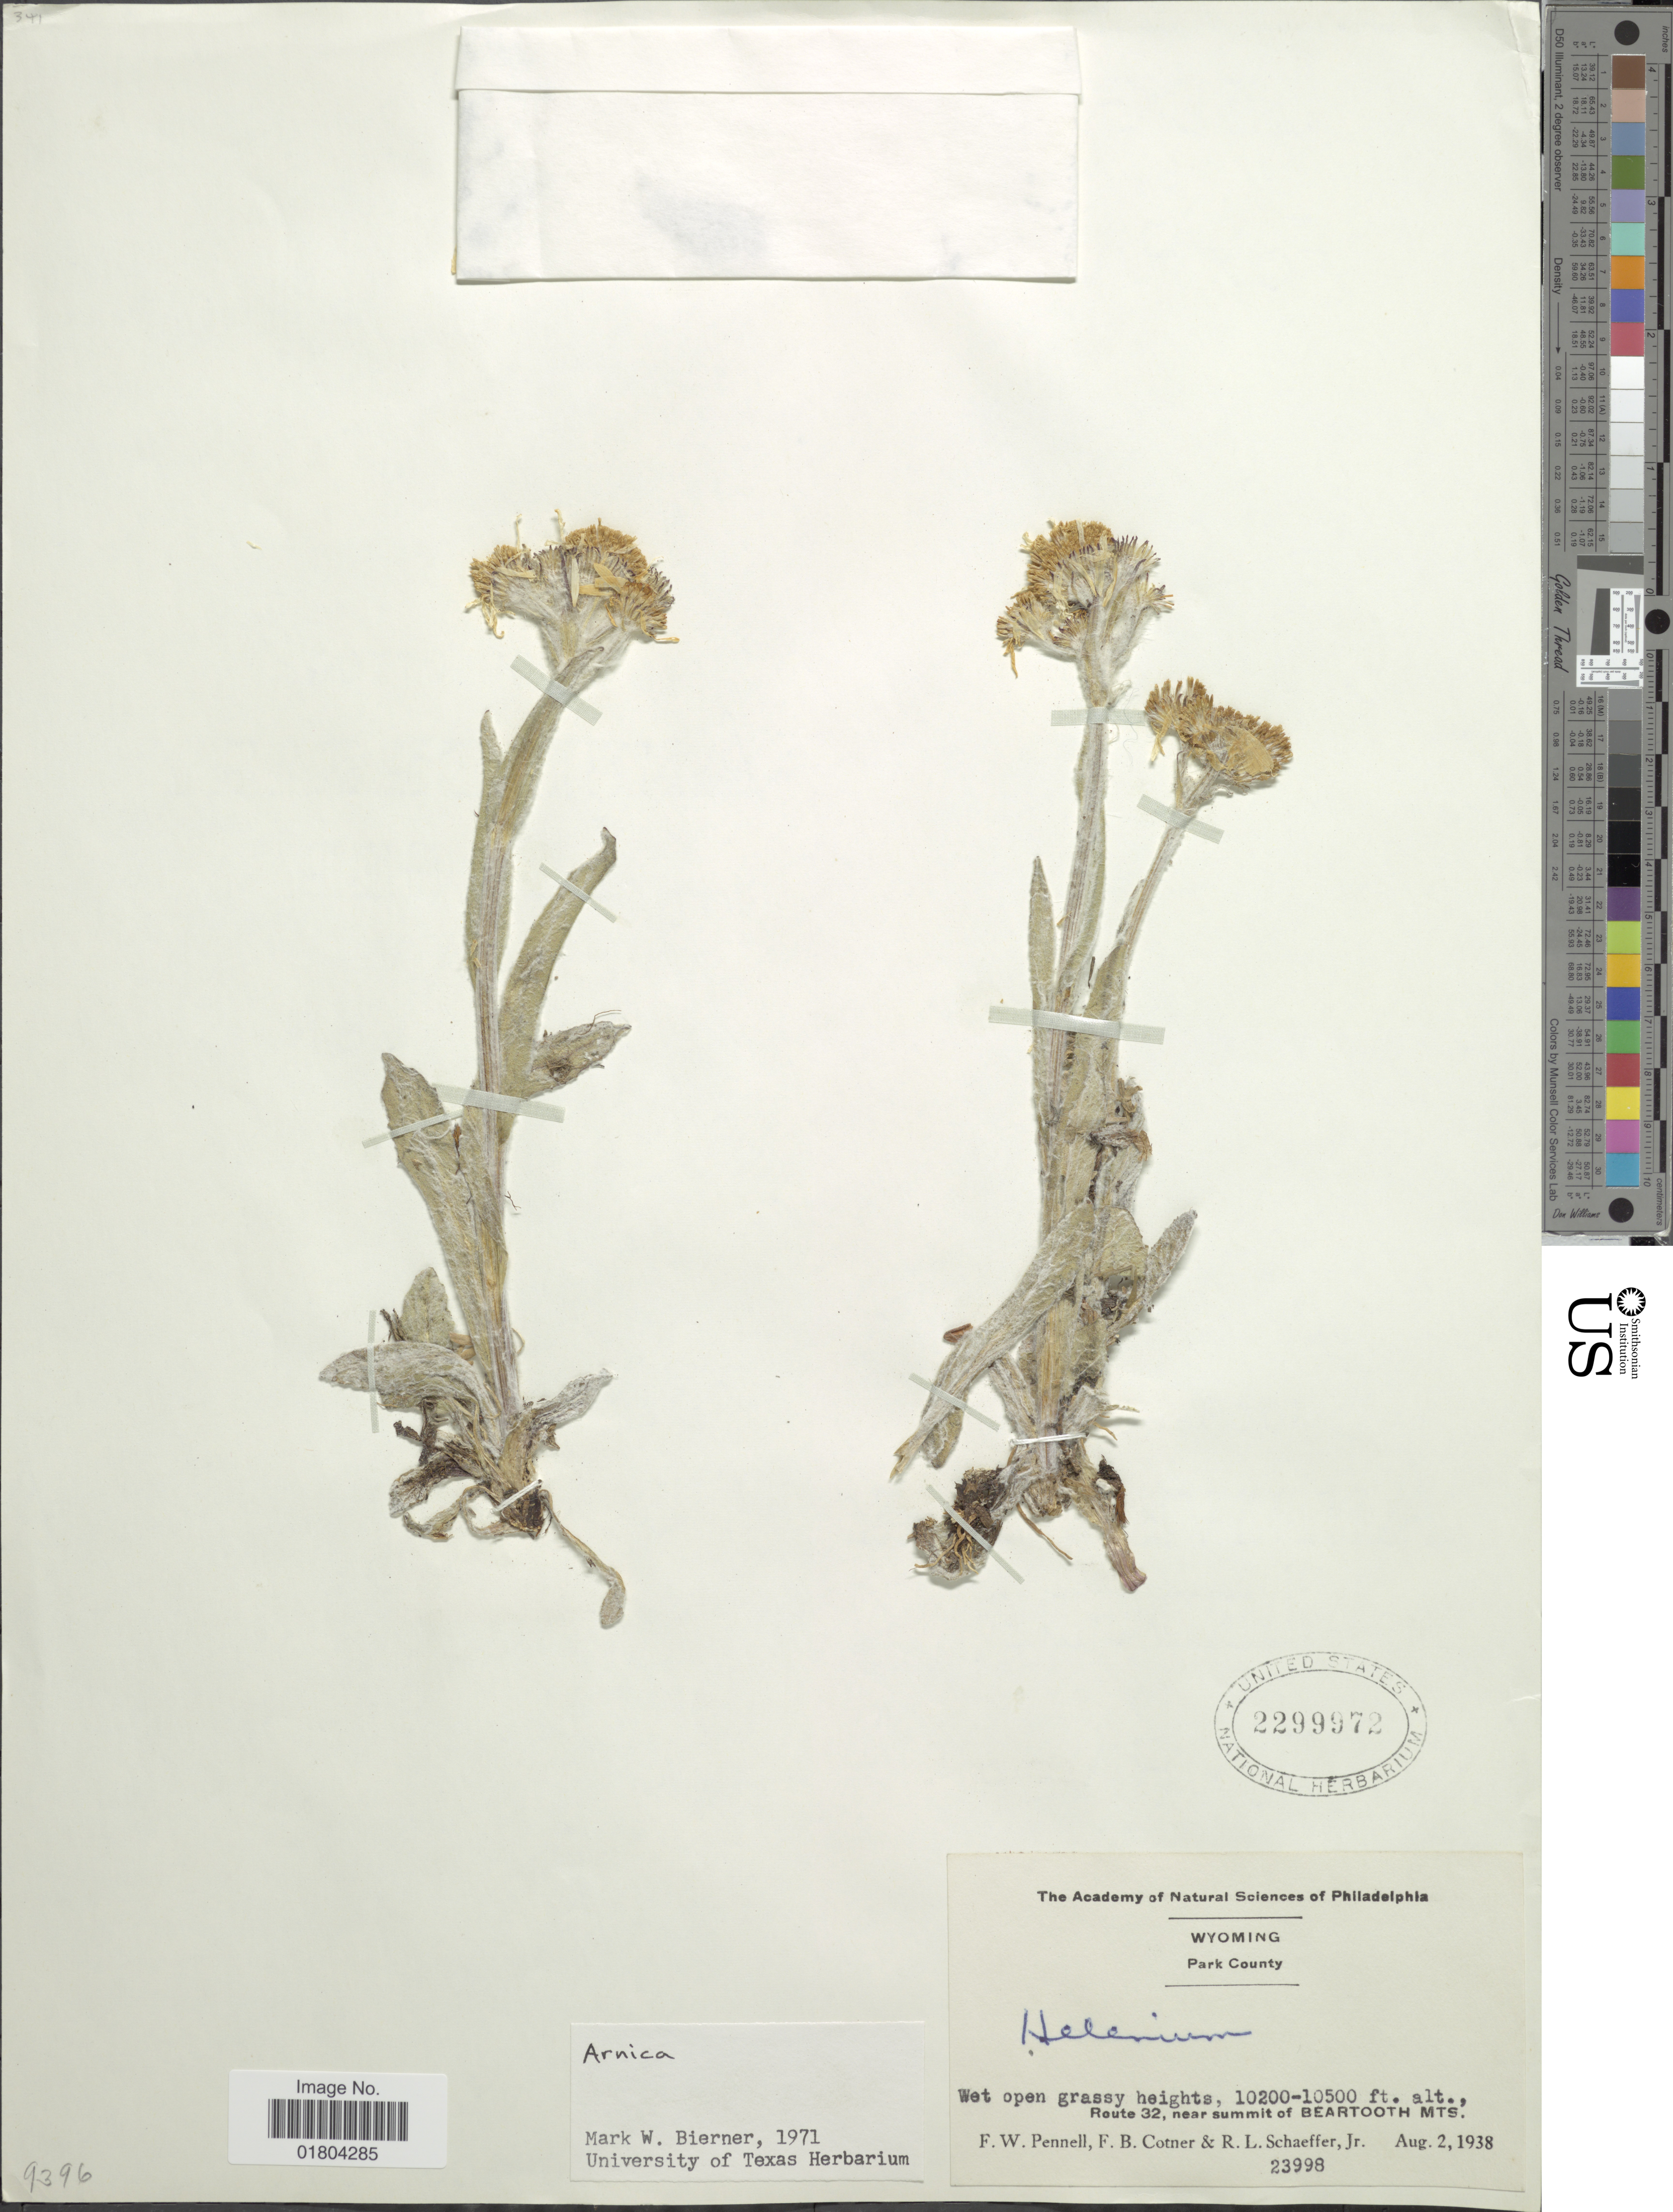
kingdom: Plantae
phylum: Tracheophyta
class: Magnoliopsida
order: Asterales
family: Asteraceae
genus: Arnica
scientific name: Arnica sp.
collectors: F. W. Pennell, F. Cotner & R. L. Schaeffer Jr.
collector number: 23998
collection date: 1938-08-02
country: United States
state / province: Wyoming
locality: Park County, Wet open grassy height, Route 32, near summit of Beartooth Mts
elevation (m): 3109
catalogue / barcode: US 2299972